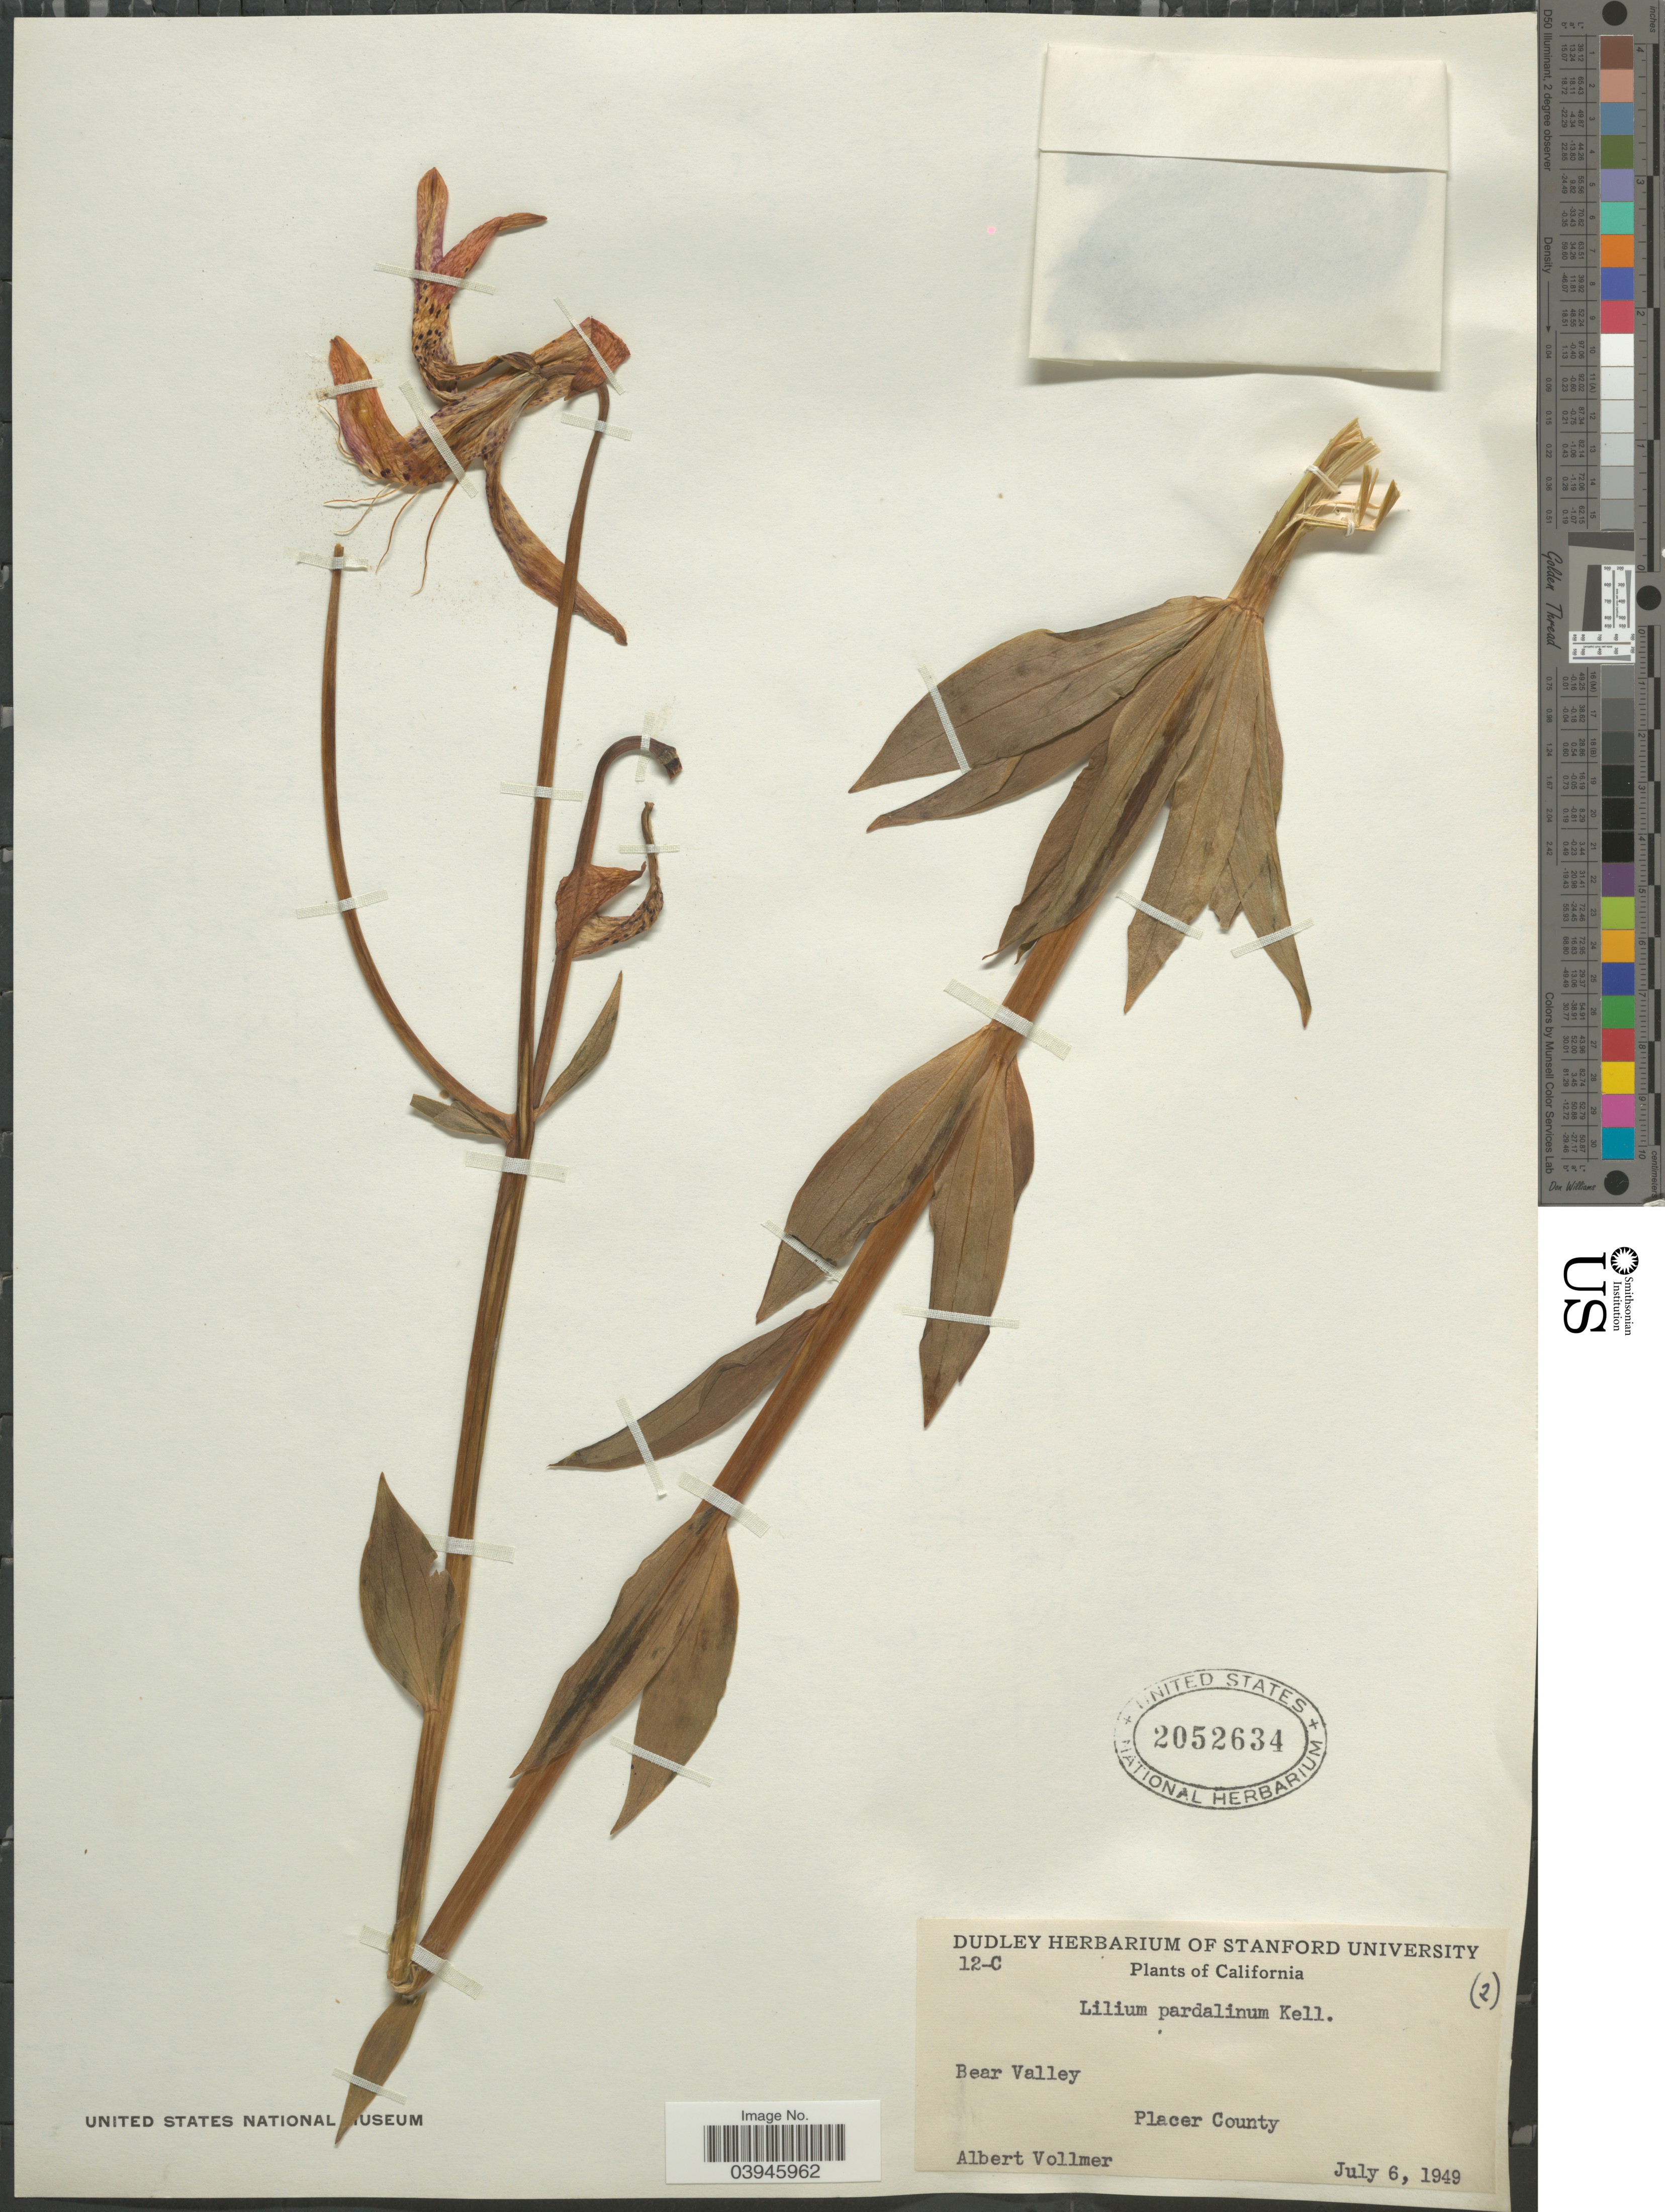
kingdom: Plantae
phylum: Tracheophyta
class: Liliopsida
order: Liliales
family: Liliaceae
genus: Lilium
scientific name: Lilium pardalinum subsp. pardalinum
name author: Kellogg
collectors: A. Vollmer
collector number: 12-C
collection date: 1949-07-06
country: United States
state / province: California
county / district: Placer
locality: Bear Valley. Placer County.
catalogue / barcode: US 2052634